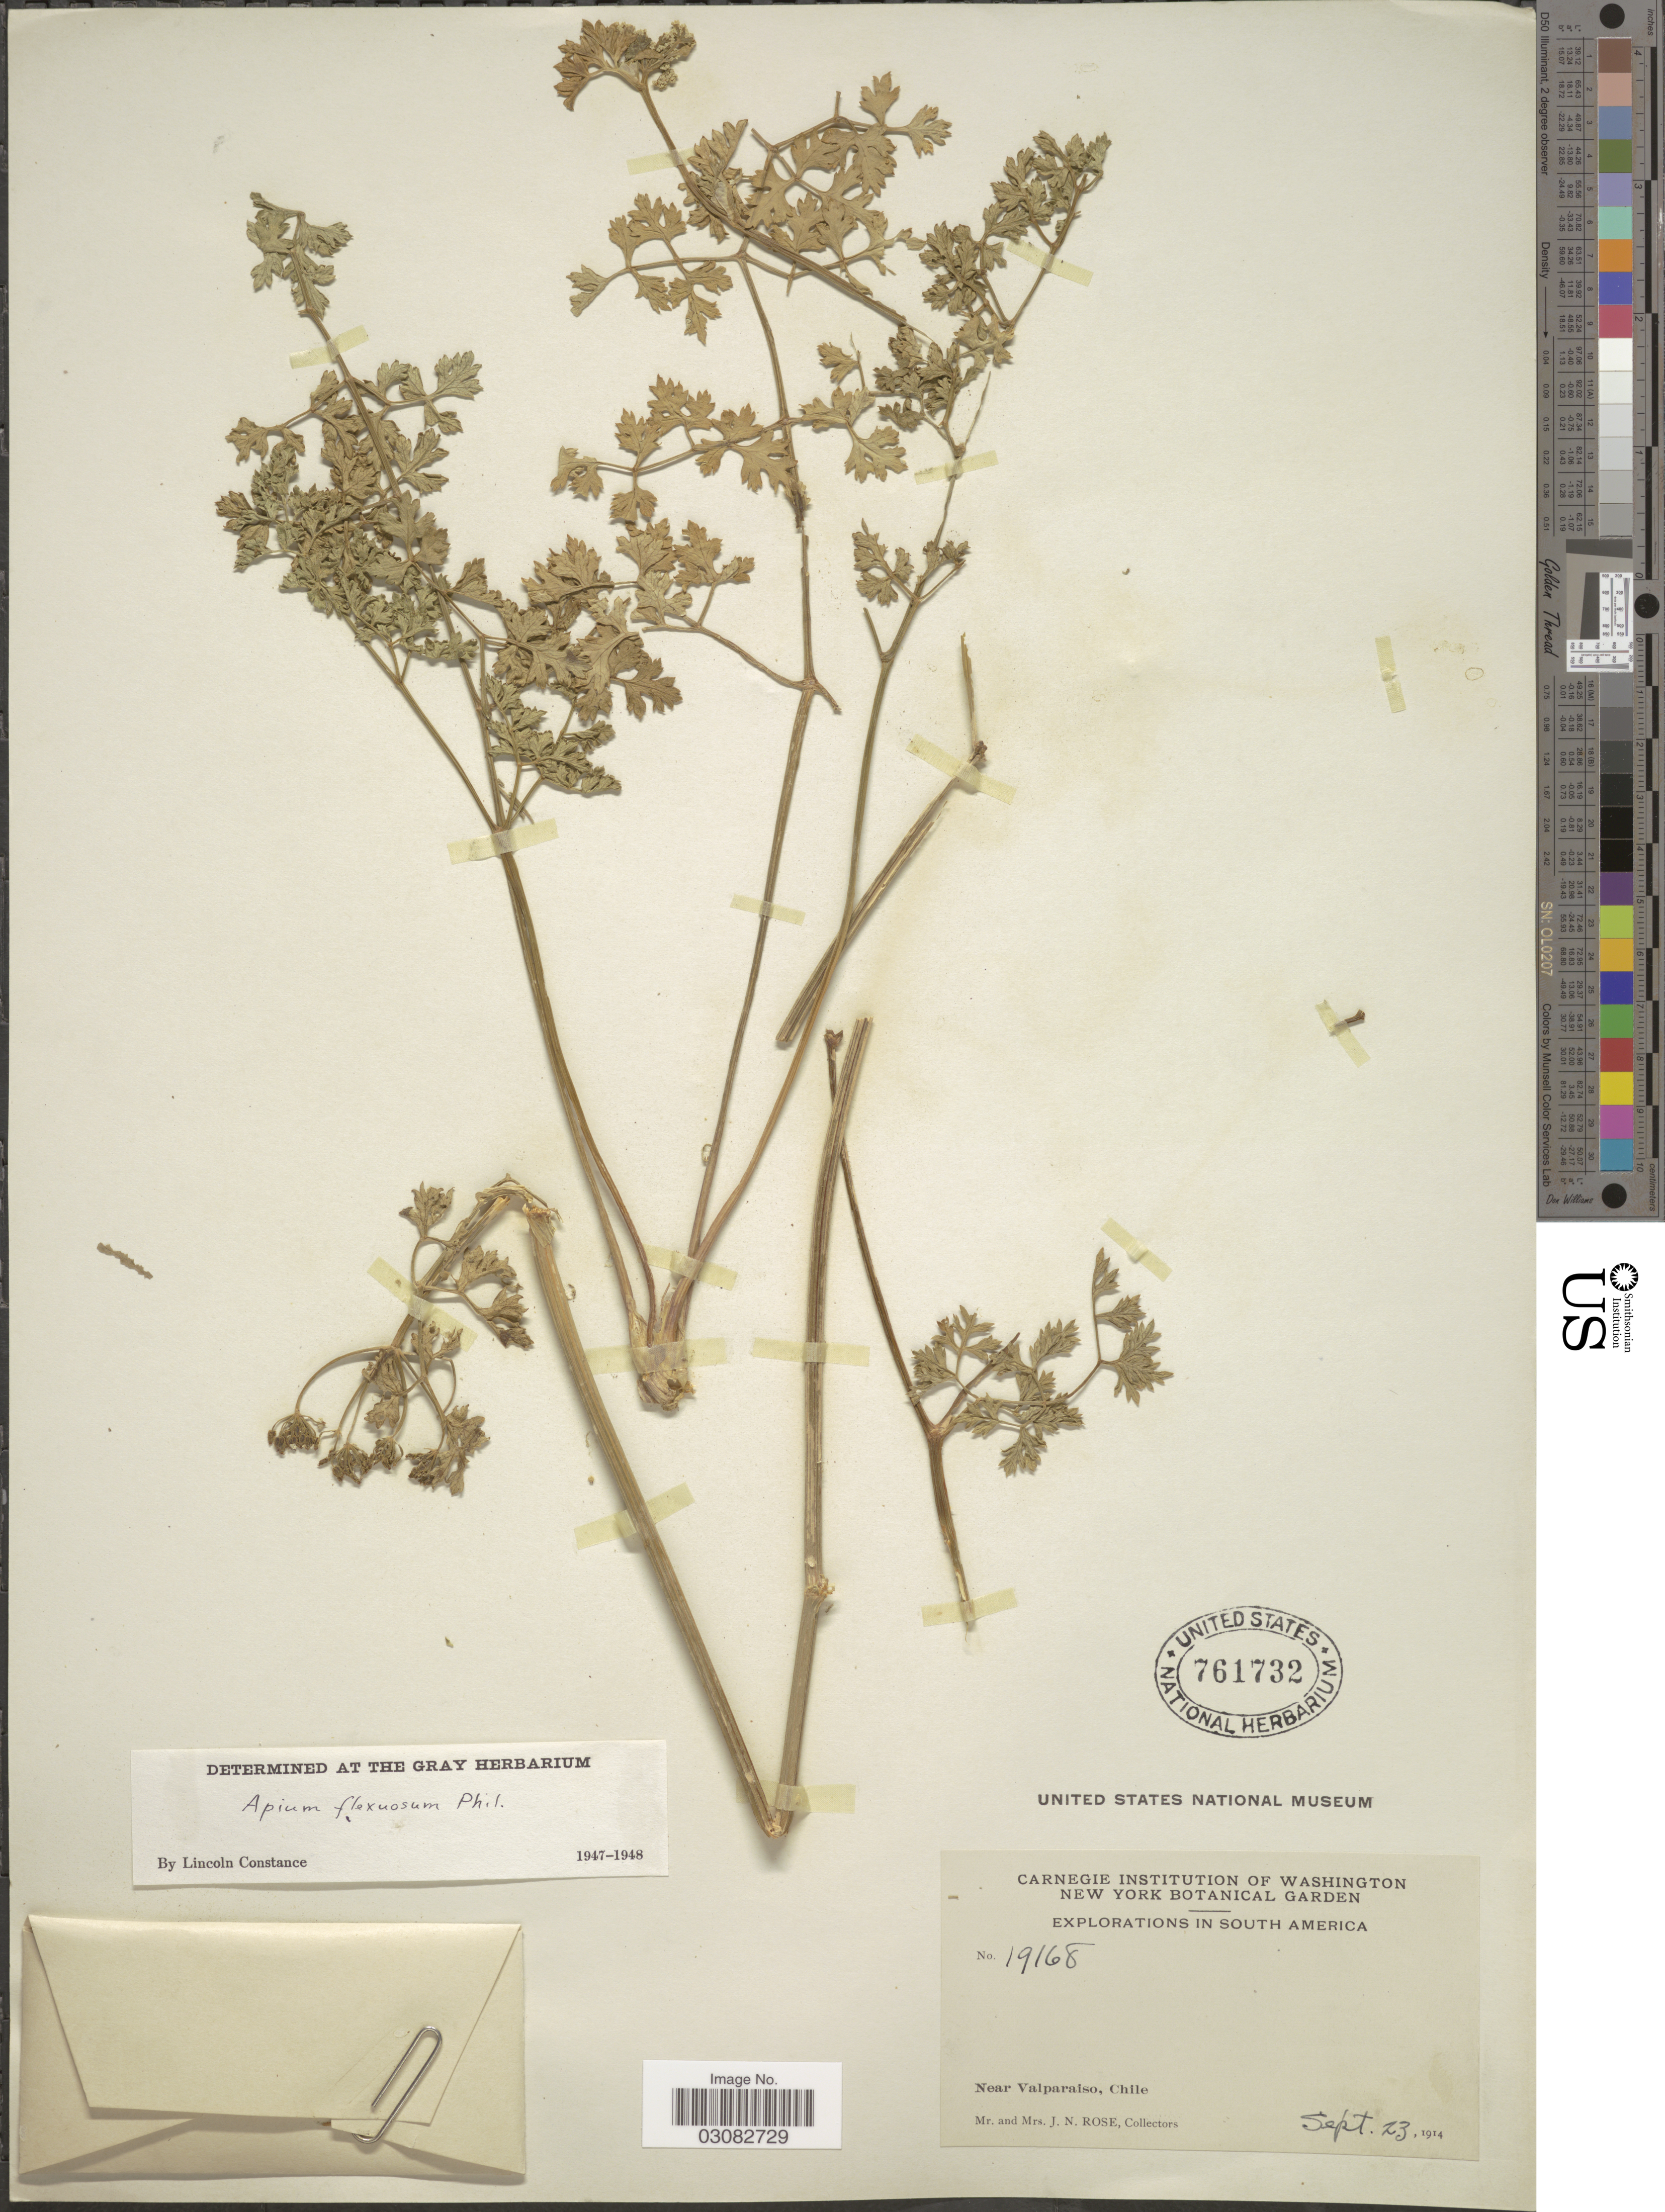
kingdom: Plantae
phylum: Tracheophyta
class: Magnoliopsida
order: Apiales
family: Apiaceae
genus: Apium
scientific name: Apium australe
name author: Thouars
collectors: J. N. Rose & L. B. Rose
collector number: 19168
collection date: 1914-09-23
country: Chile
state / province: Valparaíso (V)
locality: Near Valparaiso.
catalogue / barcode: US 761732